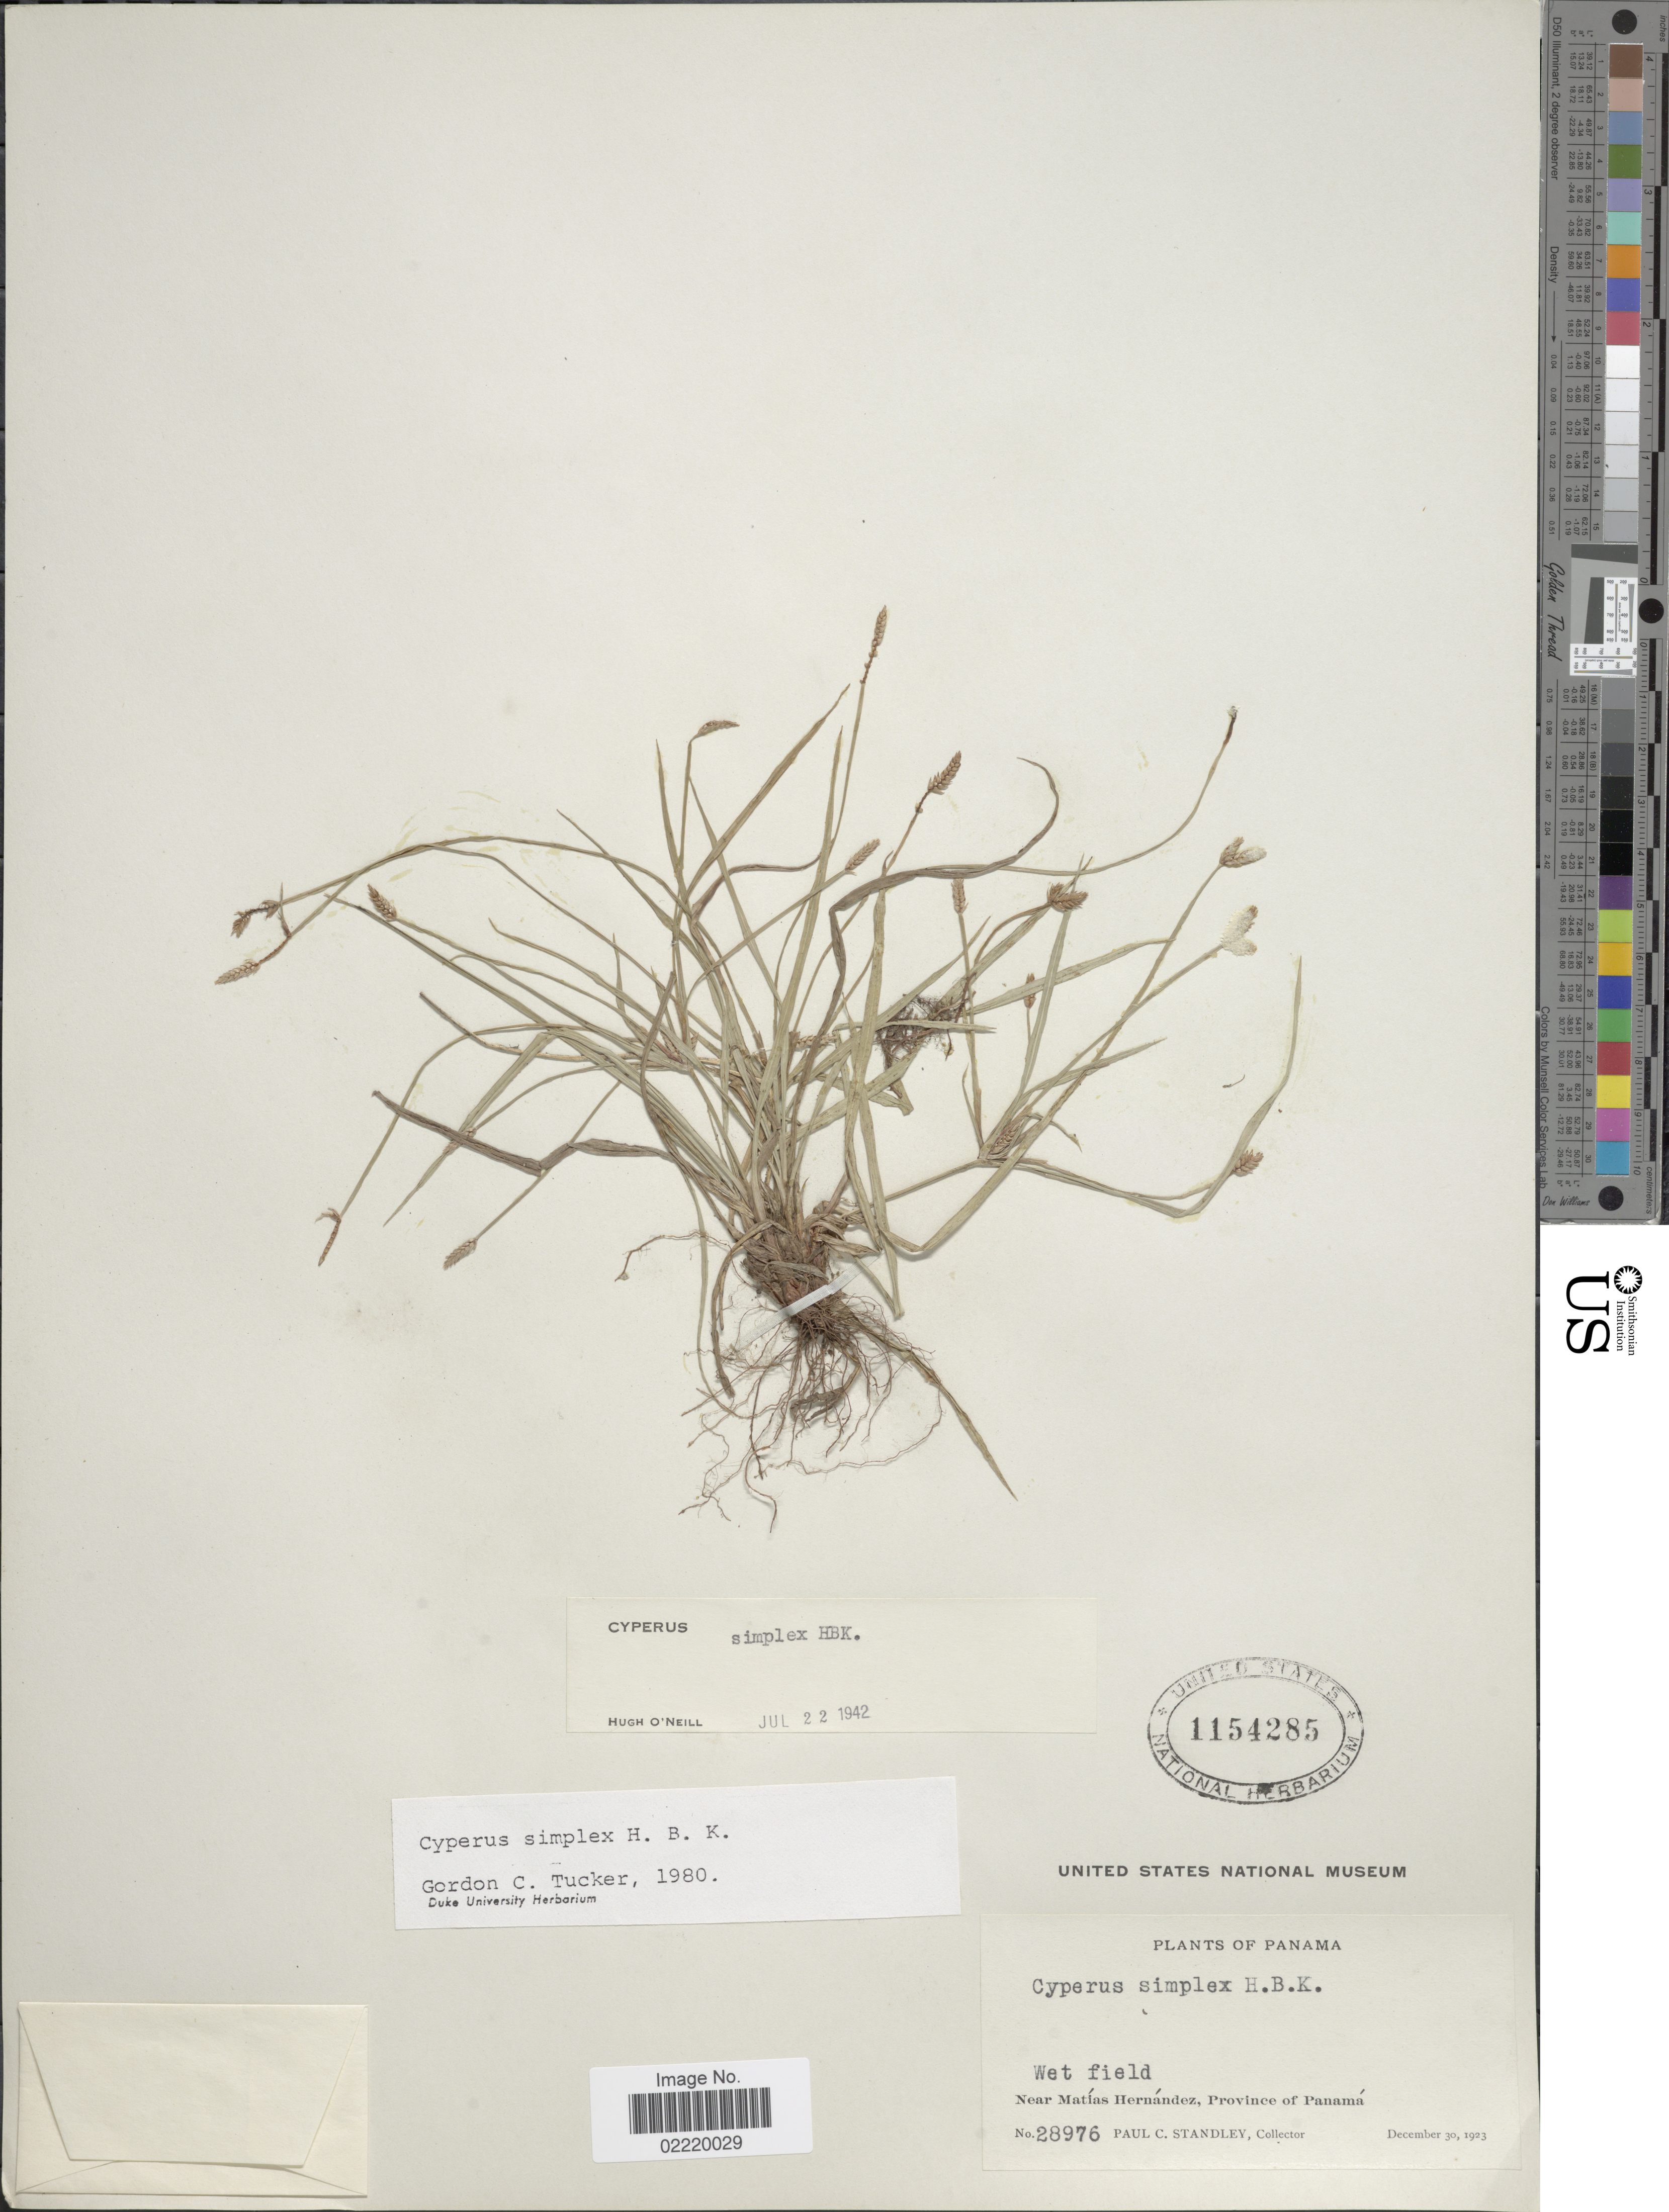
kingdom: Plantae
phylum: Tracheophyta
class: Liliopsida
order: Poales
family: Cyperaceae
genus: Cyperus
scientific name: Cyperus simplex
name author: Kunth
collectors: P. C. Standley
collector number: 28976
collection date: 1923-12-30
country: Panama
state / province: Panamá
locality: Wet field, near Matias Hernandez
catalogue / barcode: US 1154285